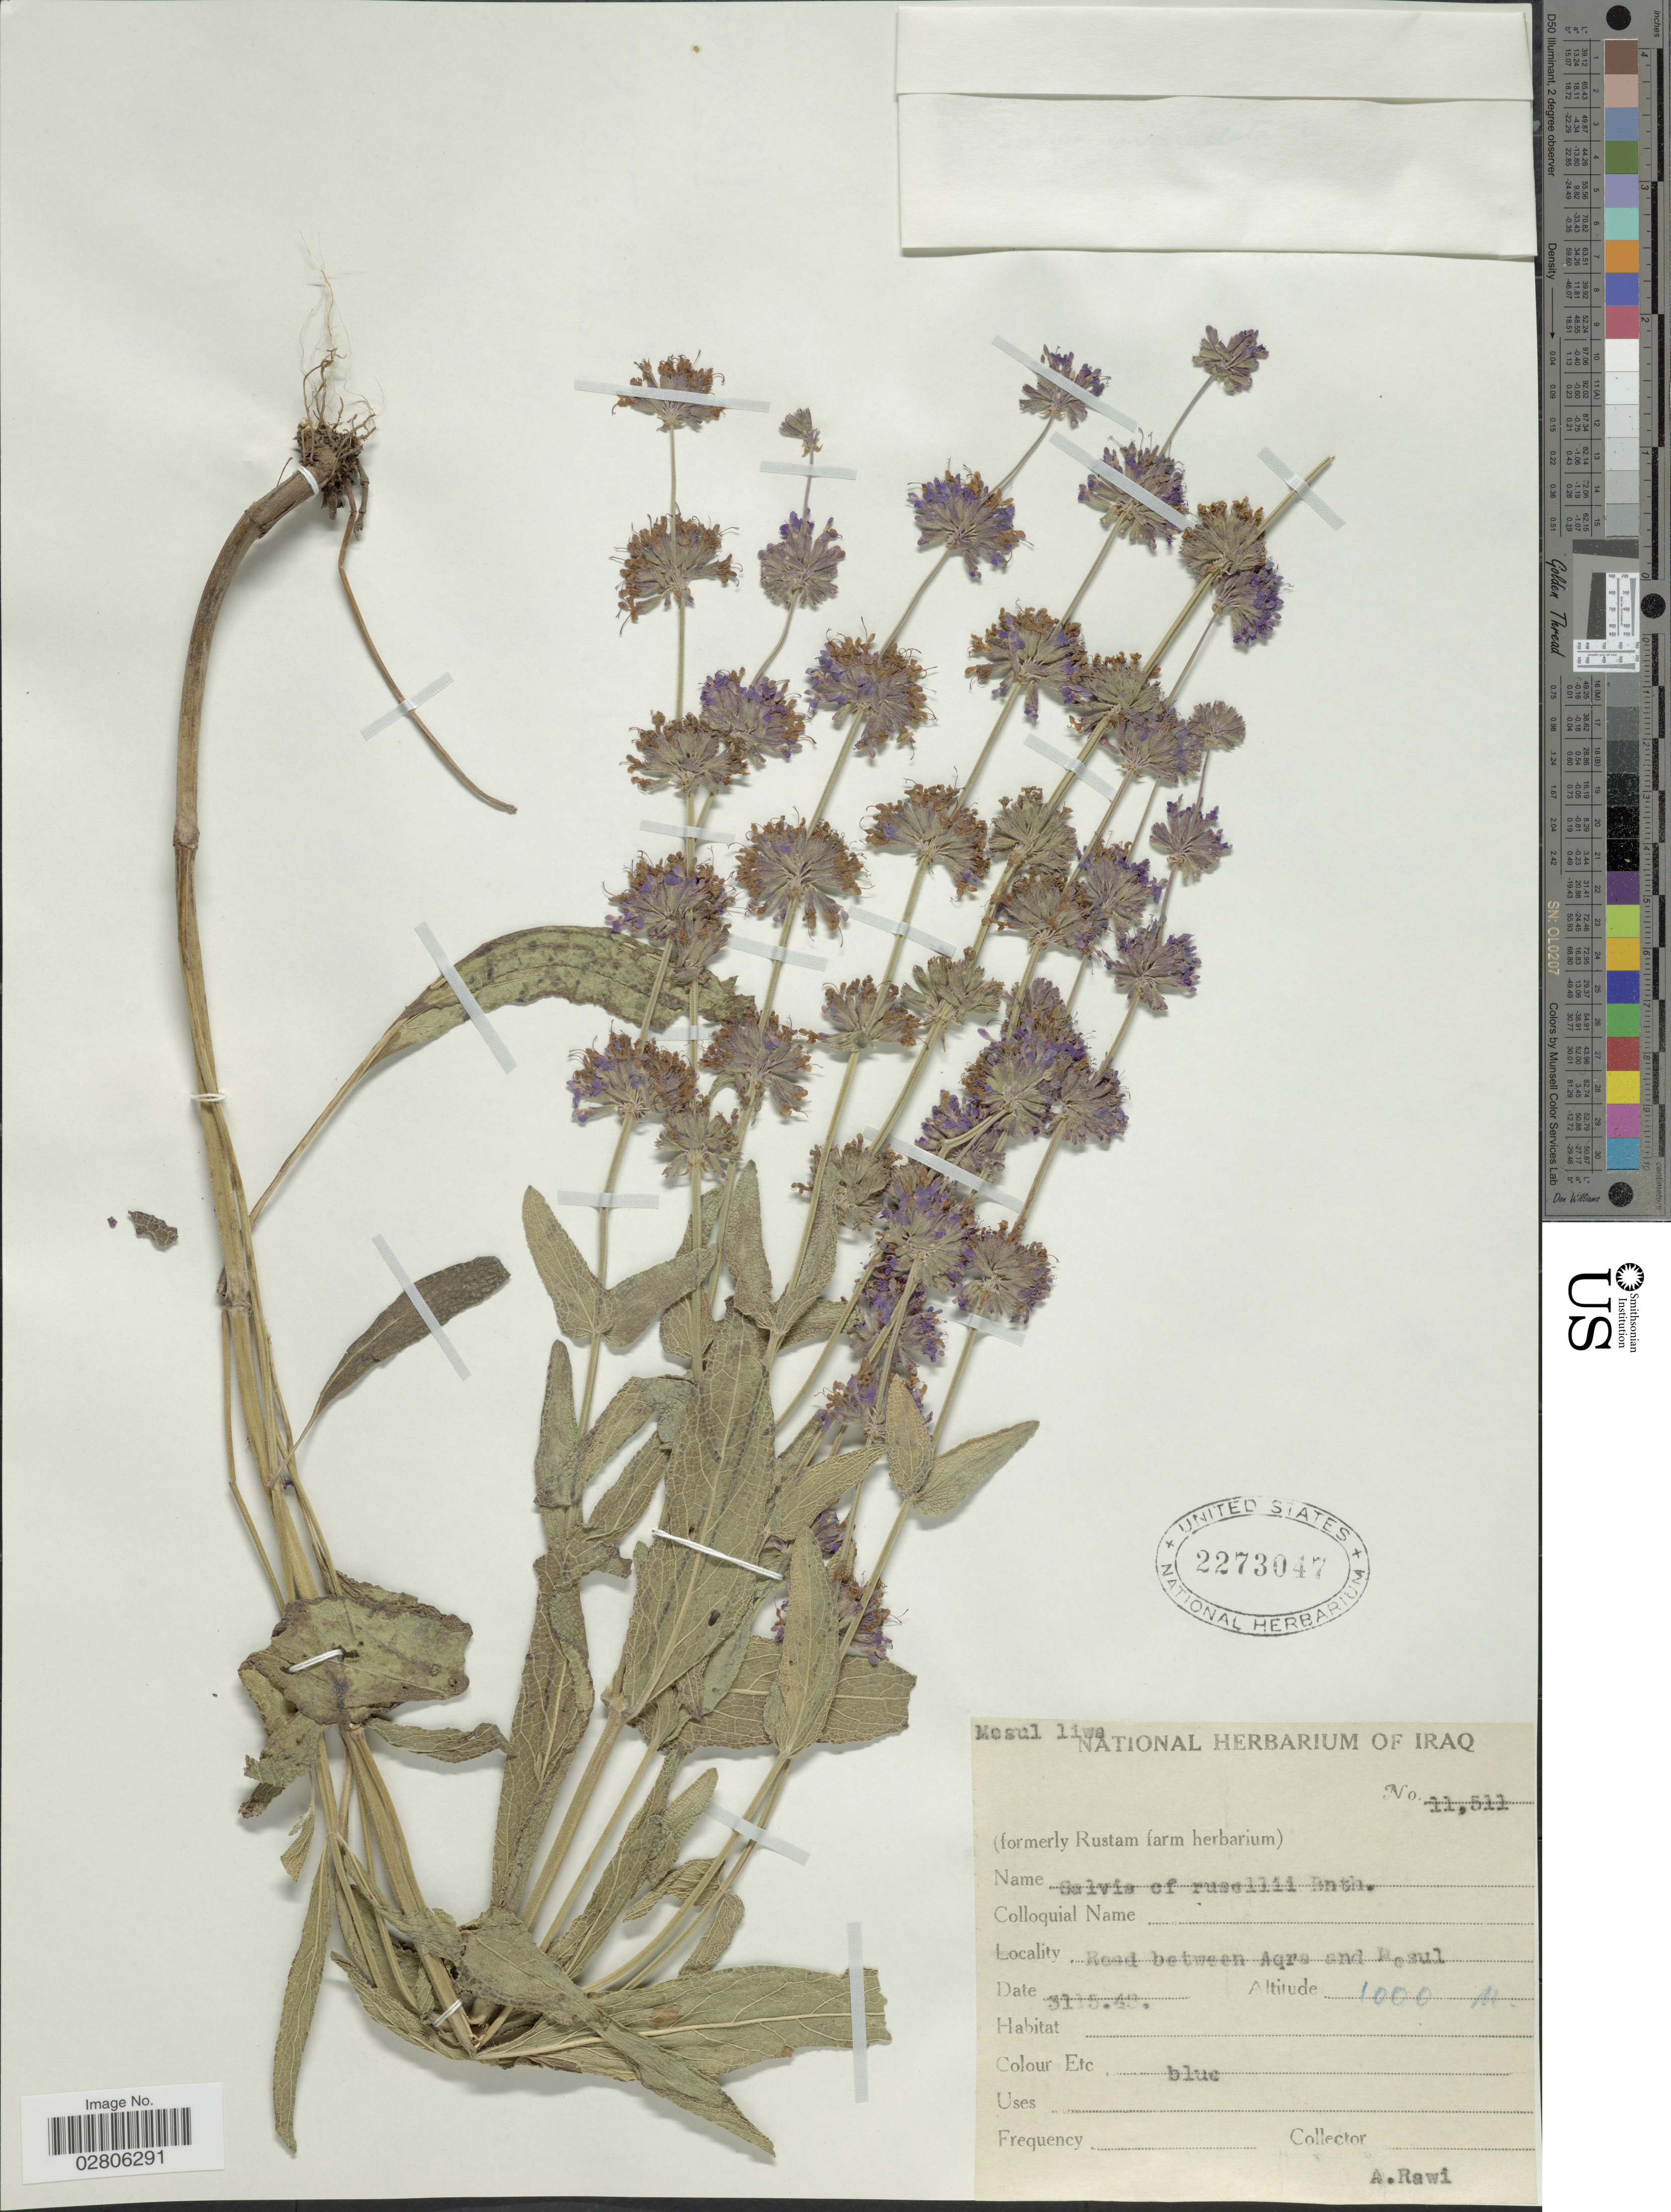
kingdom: Plantae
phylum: Tracheophyta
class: Magnoliopsida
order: Lamiales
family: Lamiaceae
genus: Salvia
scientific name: Salvia russellii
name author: Benth.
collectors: A. Rawi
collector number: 11511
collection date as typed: Transcribed d/m/y: 31/10/48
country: Iraq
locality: Mesul liwa, Road between Aqra and Resul.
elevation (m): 1000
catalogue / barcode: US 2273047